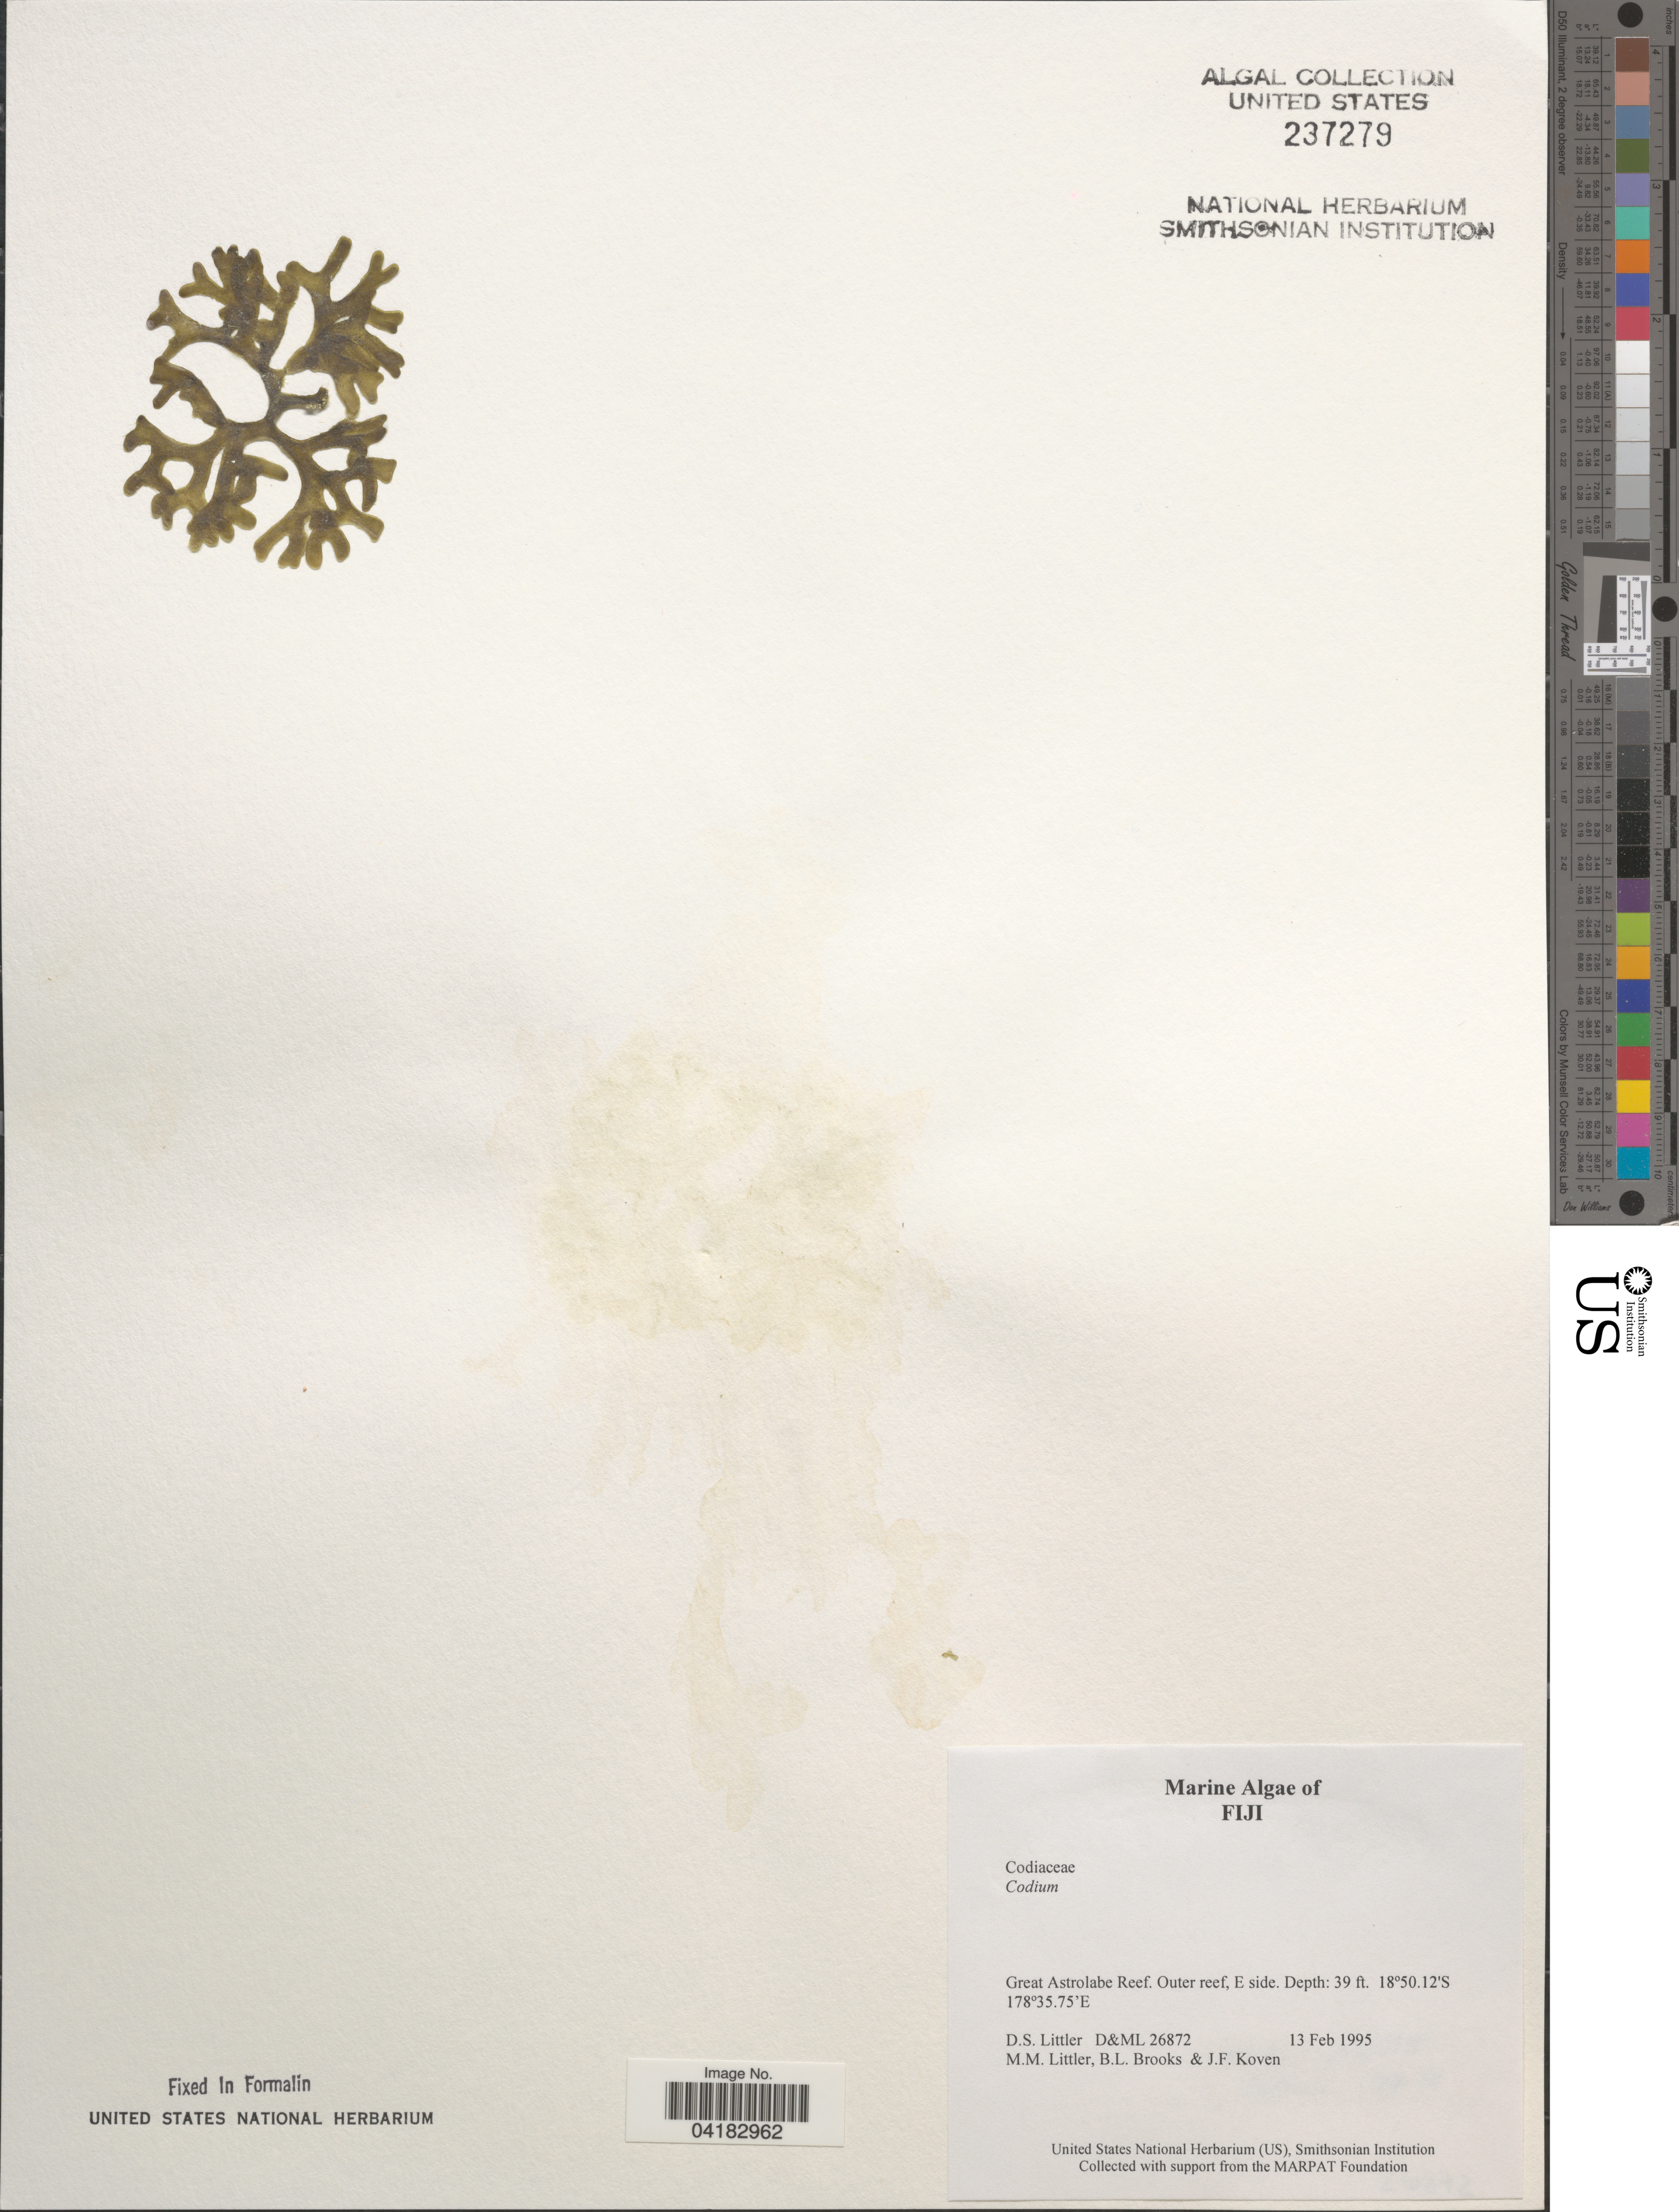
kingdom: Plantae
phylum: Chlorophyta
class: Ulvophyceae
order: Bryopsidales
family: Codiaceae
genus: Codium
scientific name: Codium sp.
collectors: D. S. Littler, B. Brooks & J. Koven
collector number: D&ML26872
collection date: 1995-02-13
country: Fiji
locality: Great Astrolabe Reef. Outer reef, E side.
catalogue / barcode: US 237279